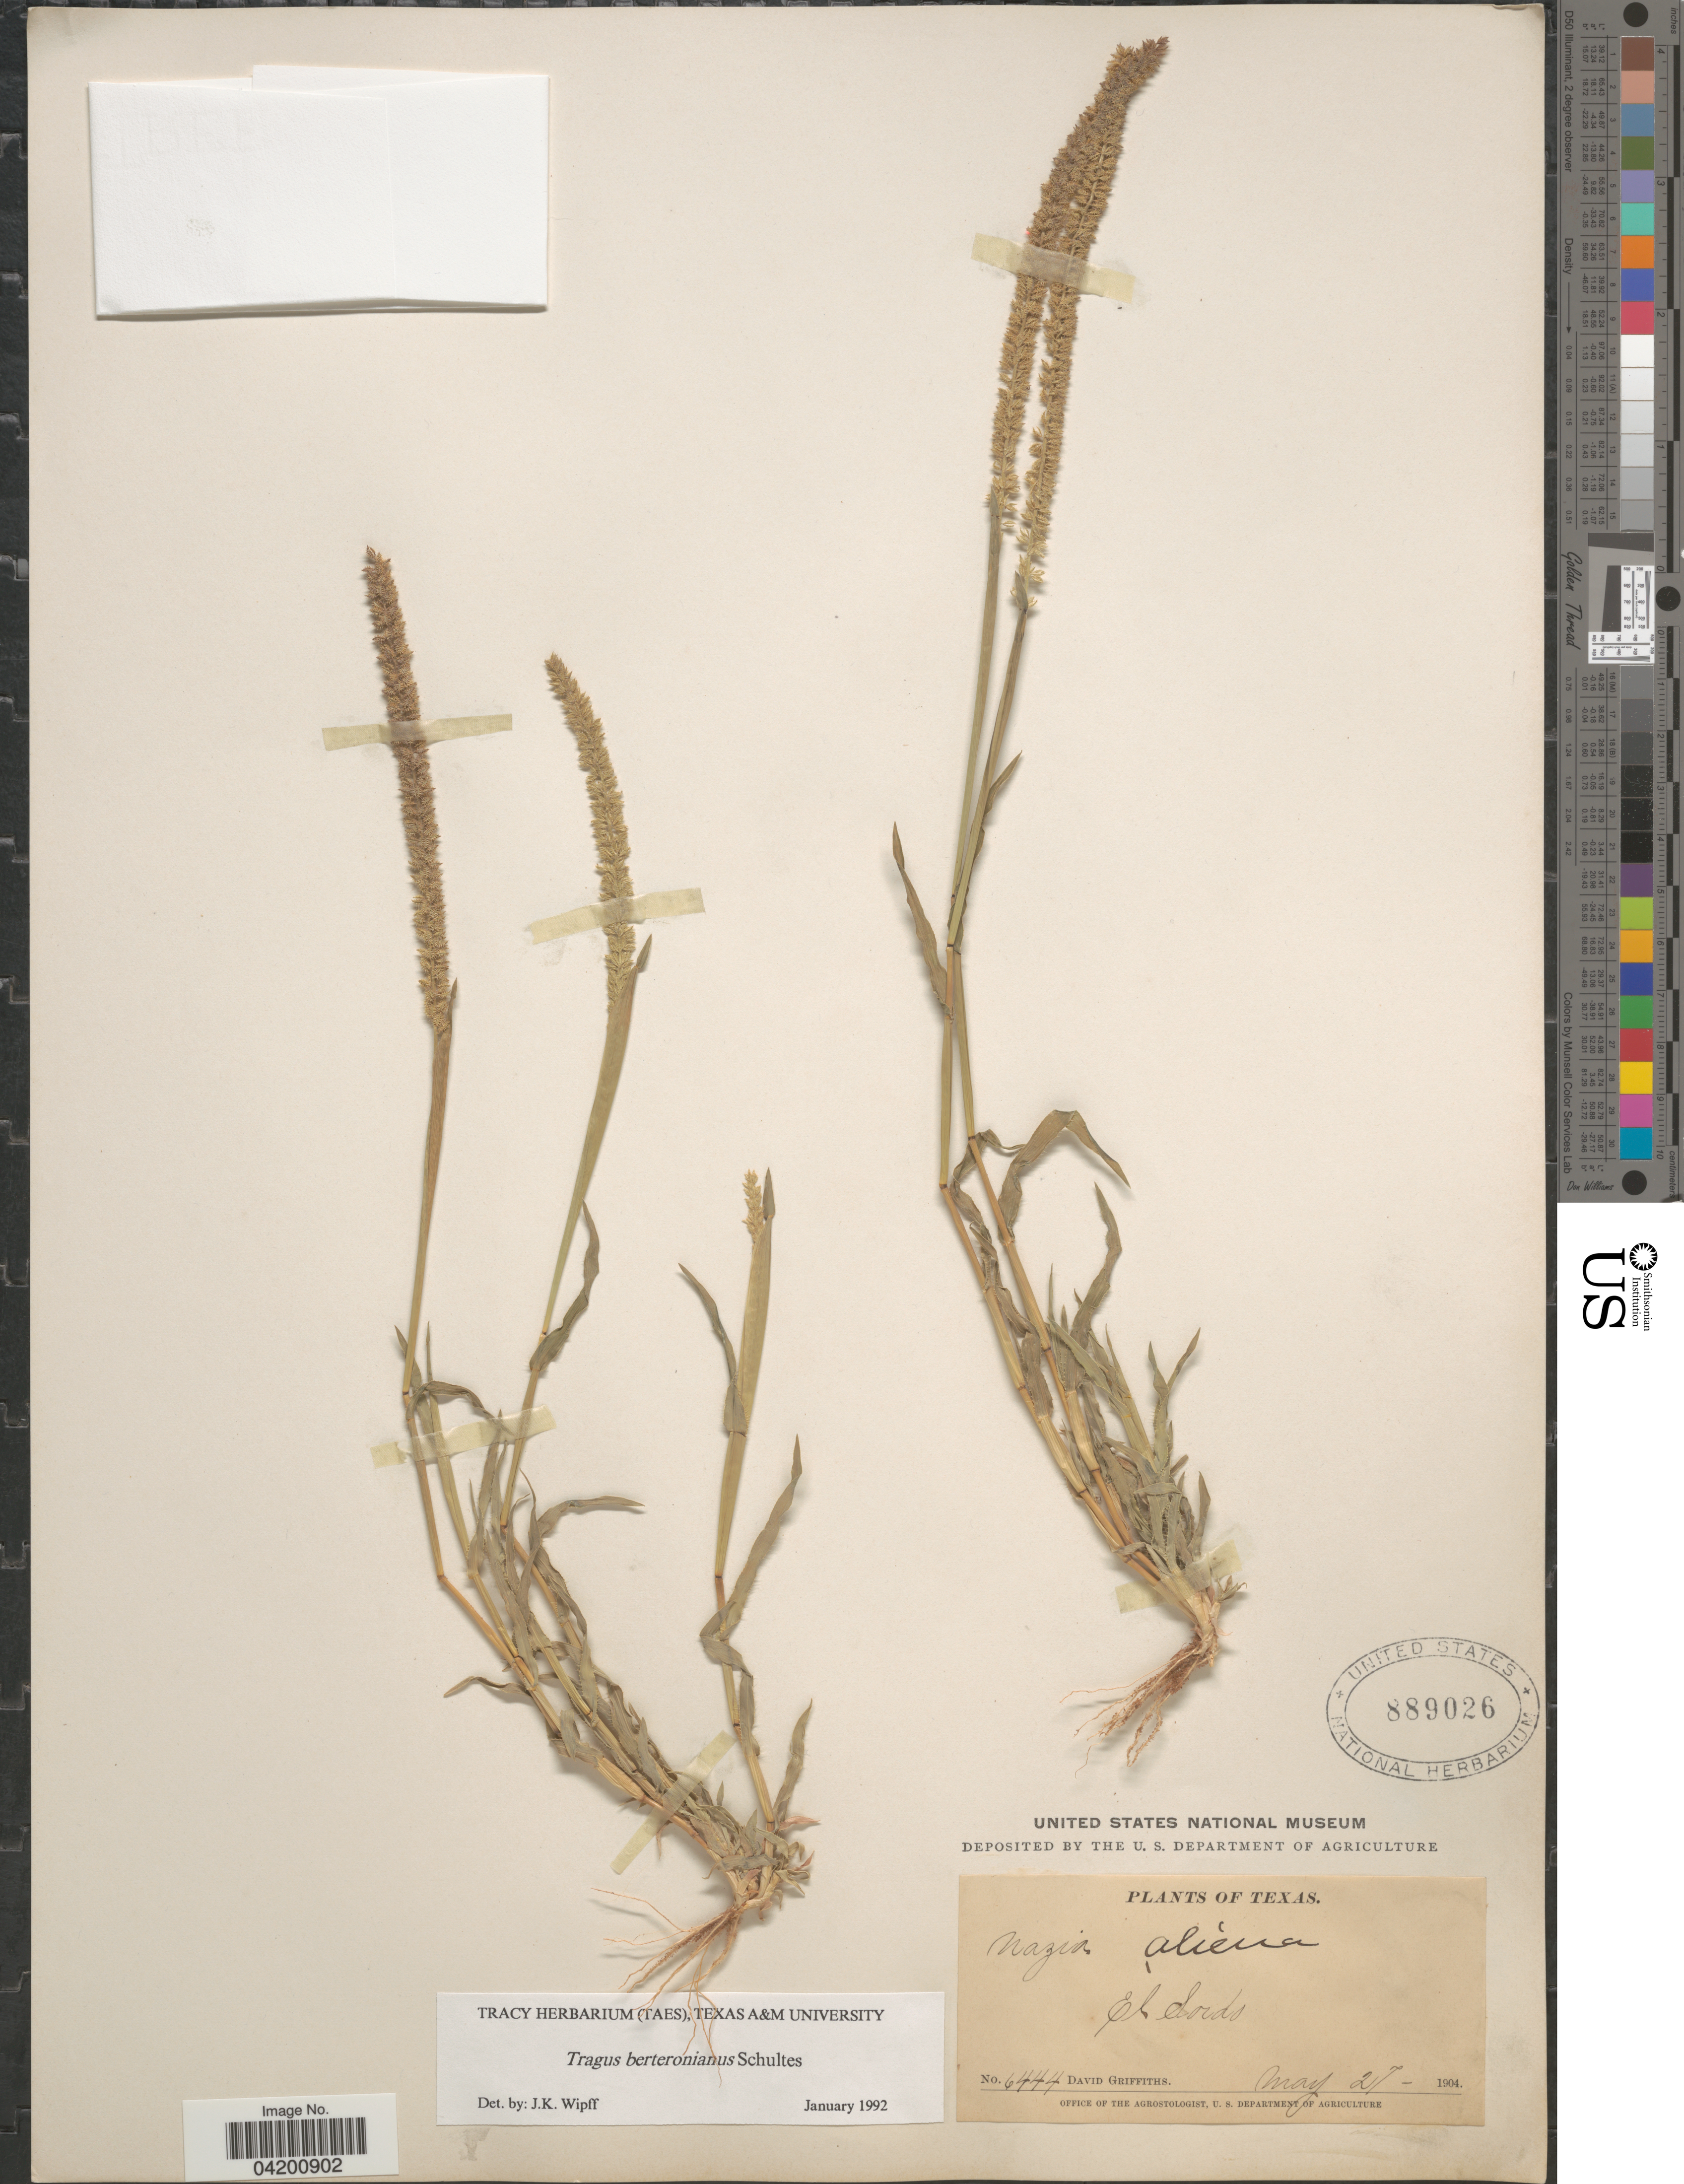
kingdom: Plantae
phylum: Tracheophyta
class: Liliopsida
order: Poales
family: Poaceae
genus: Tragus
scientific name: Tragus berteronianus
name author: Schult.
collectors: D. Griffiths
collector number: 6444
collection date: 1904-05-27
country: United States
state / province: Texas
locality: El Sordo.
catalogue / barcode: US 889026